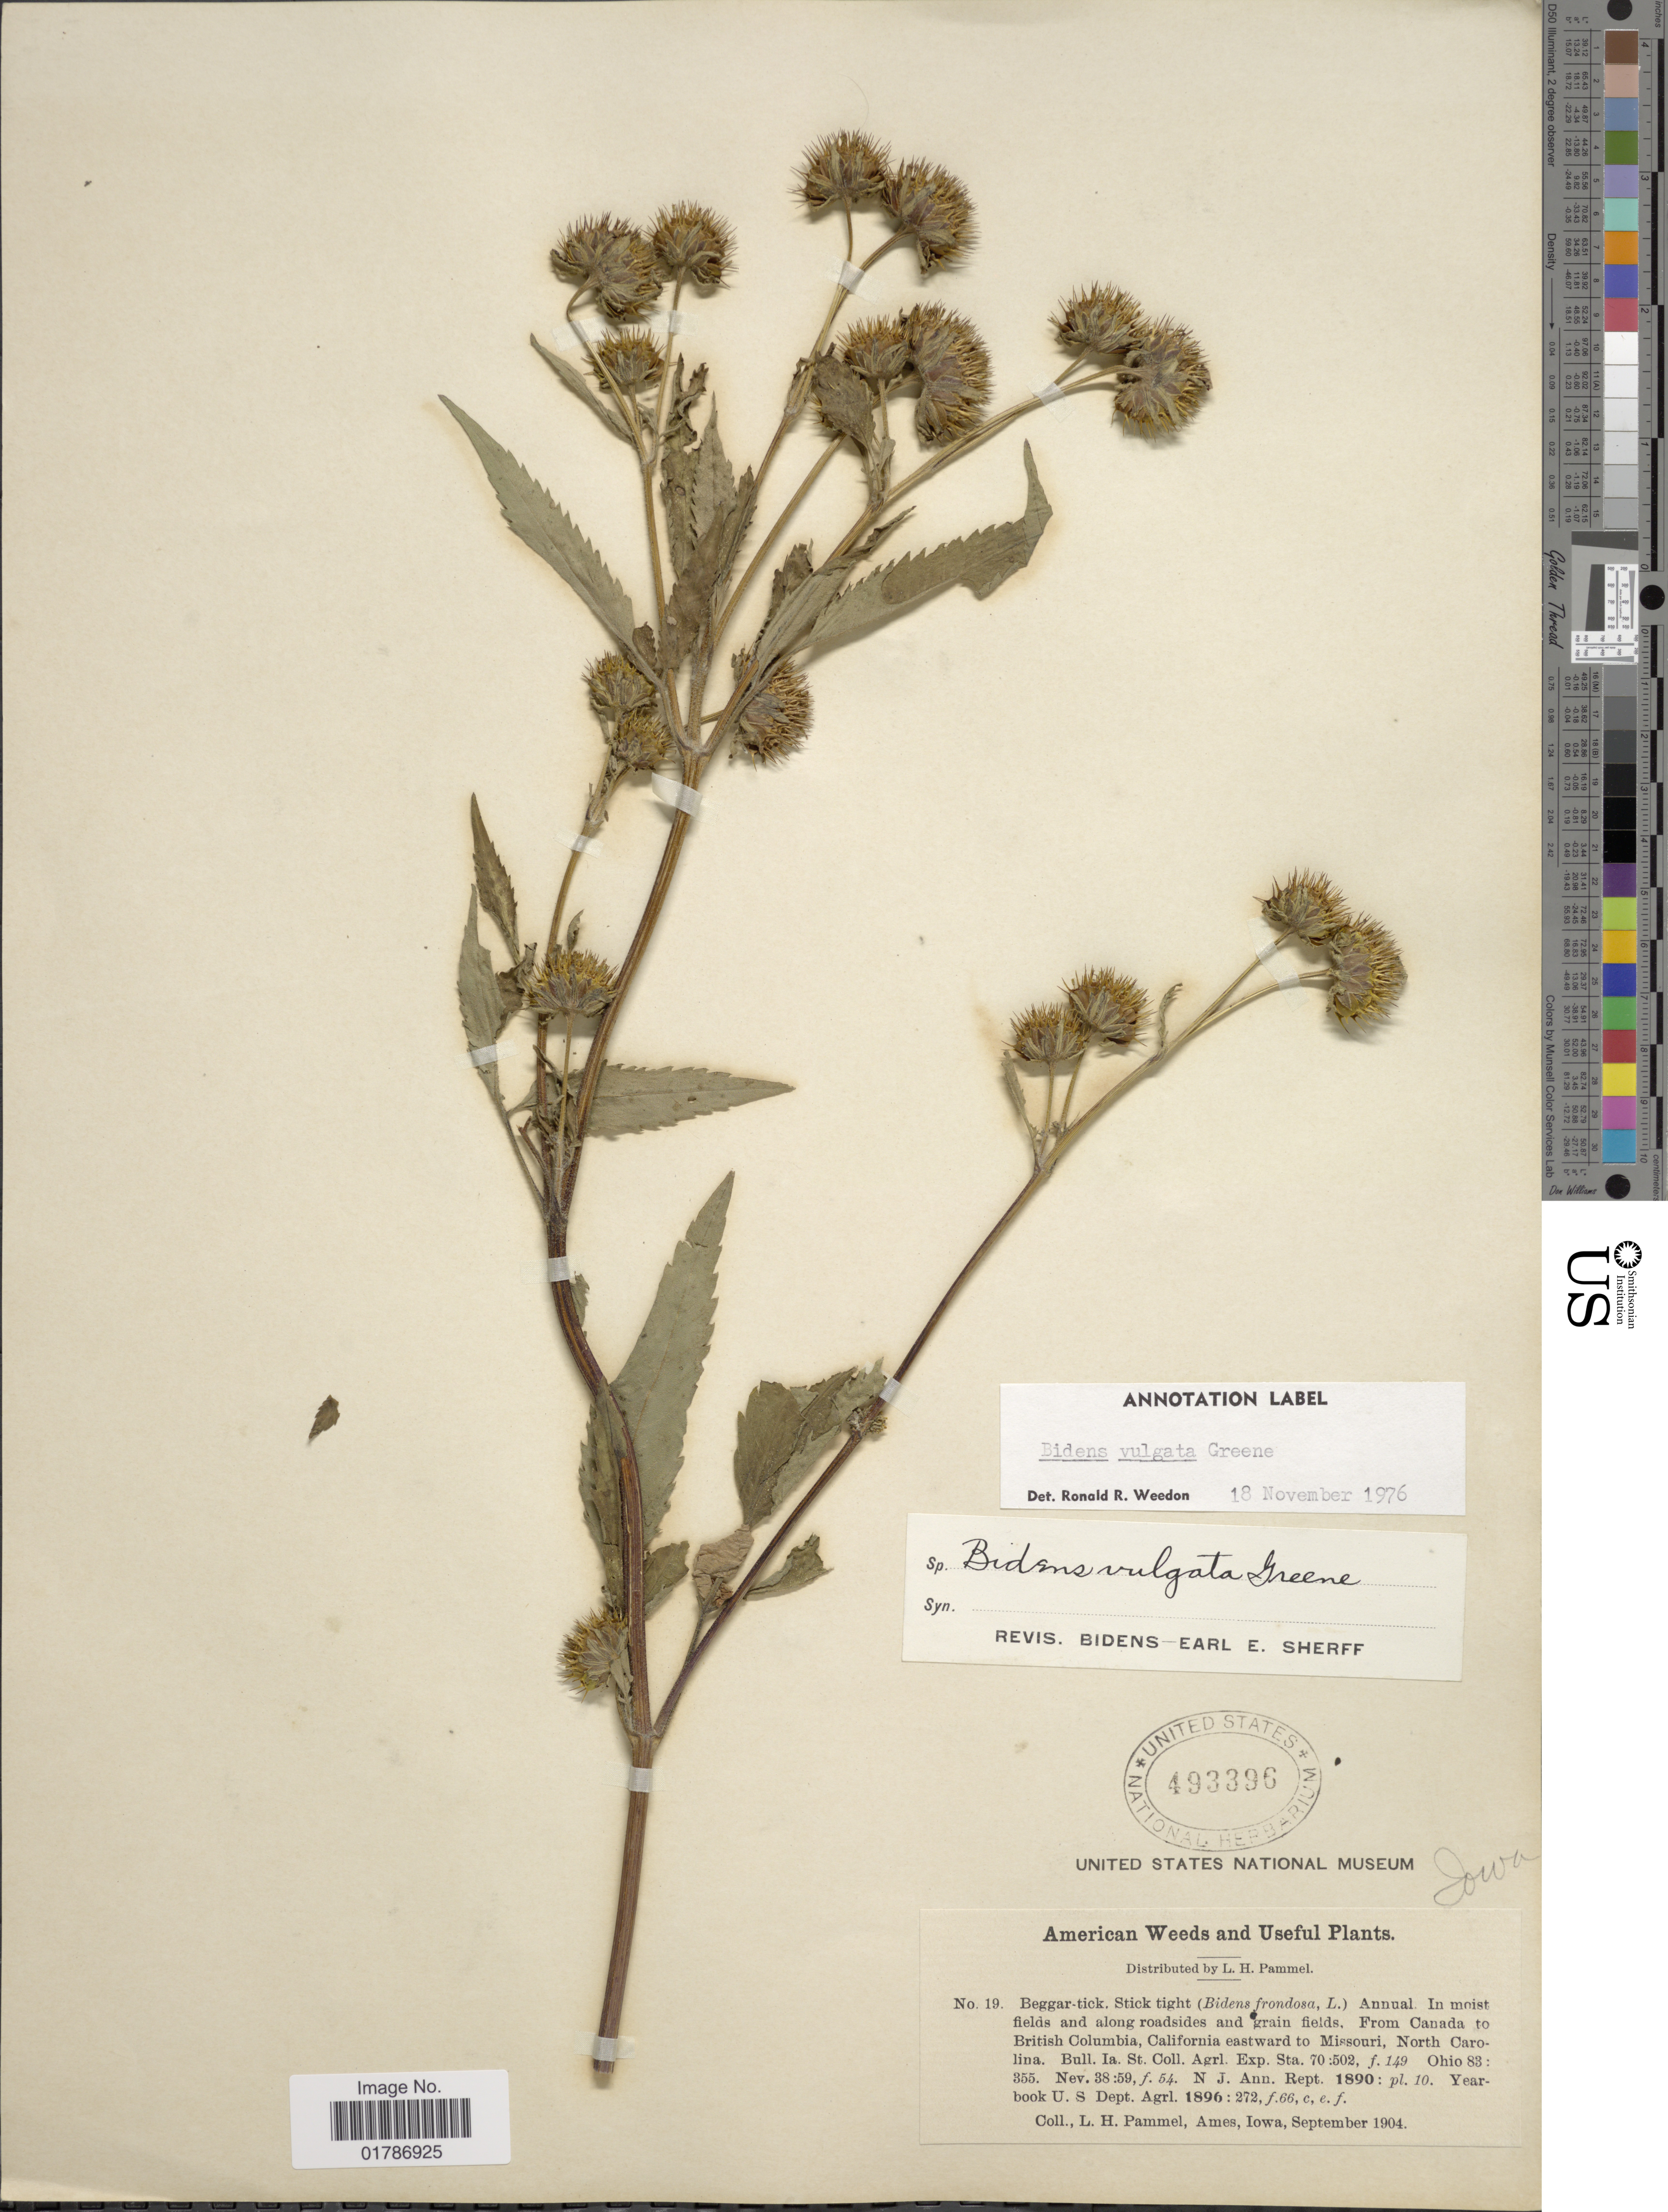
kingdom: Plantae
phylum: Tracheophyta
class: Magnoliopsida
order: Asterales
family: Asteraceae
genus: Bidens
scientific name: Bidens vulgata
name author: Greene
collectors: L. Pammel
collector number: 19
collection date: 1904-09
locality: From Canada to British Columbia, California eastward to Missouri, North Carolina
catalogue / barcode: US 493396